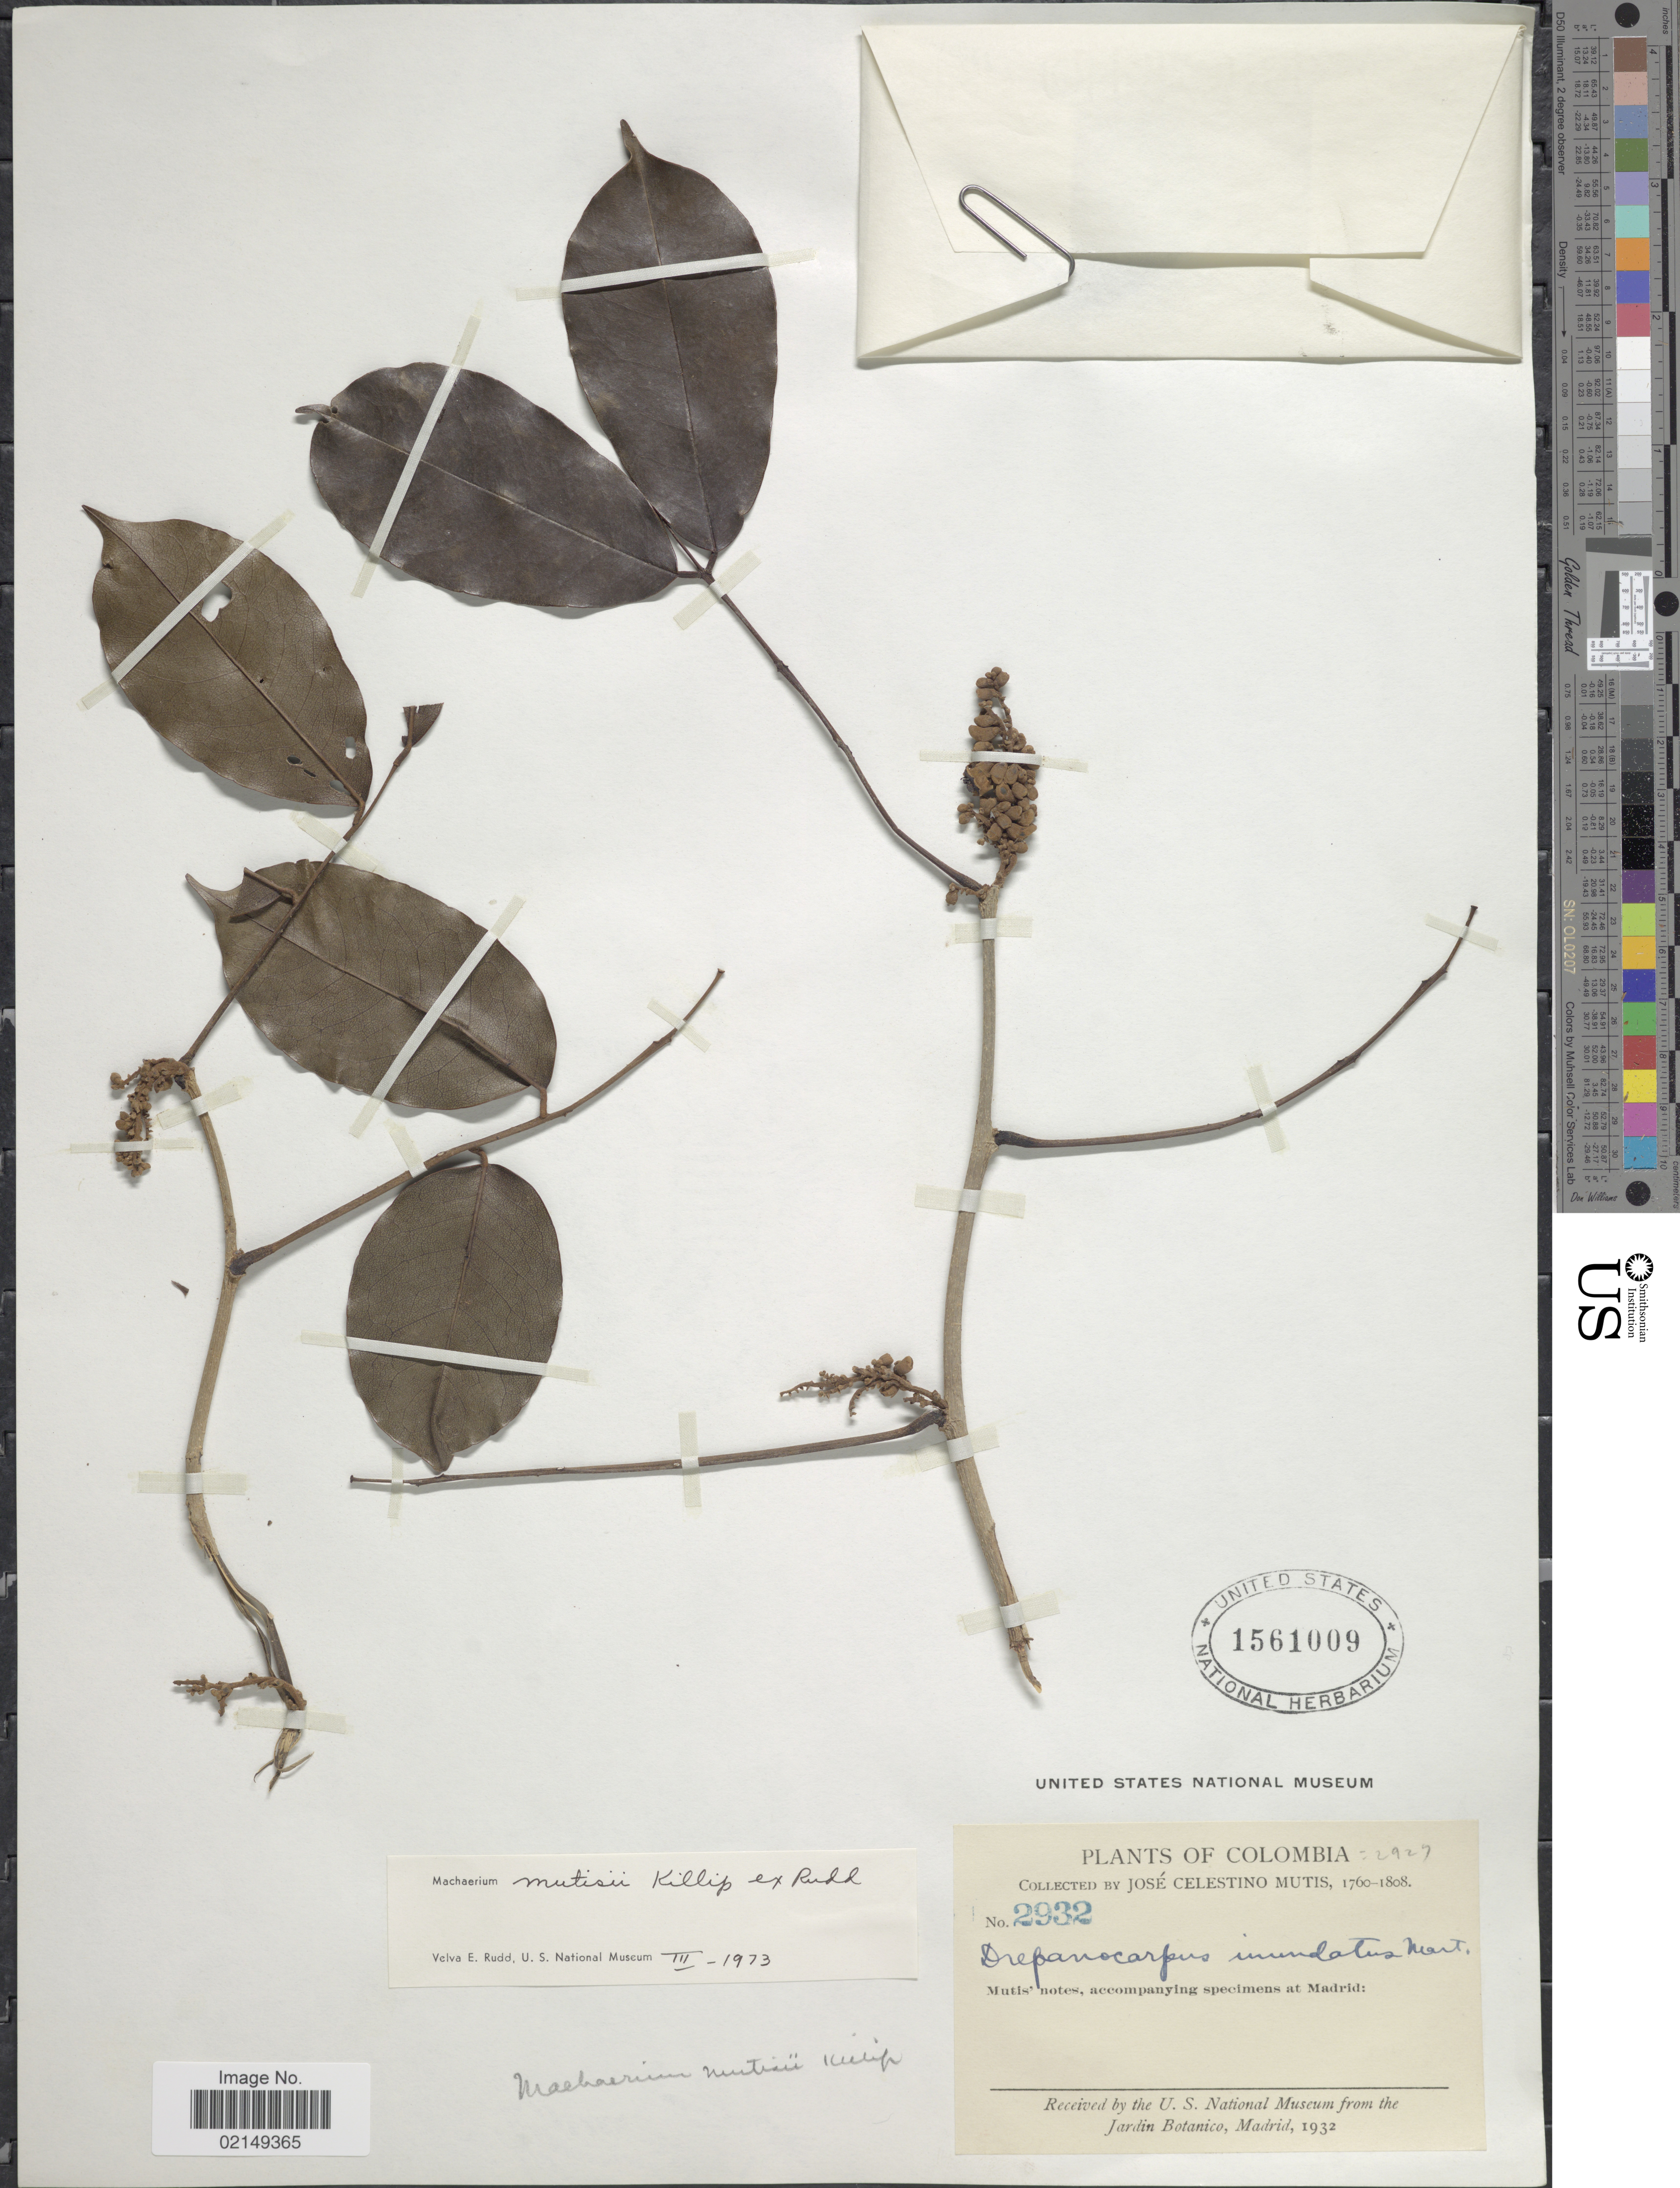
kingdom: Plantae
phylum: Tracheophyta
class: Magnoliopsida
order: Fabales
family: Fabaceae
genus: Machaerium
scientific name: Machaerium mutisii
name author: Killip ex Rudd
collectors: J. C. B. Mutis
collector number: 2932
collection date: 1760/1808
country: Colombia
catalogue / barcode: US 1561009